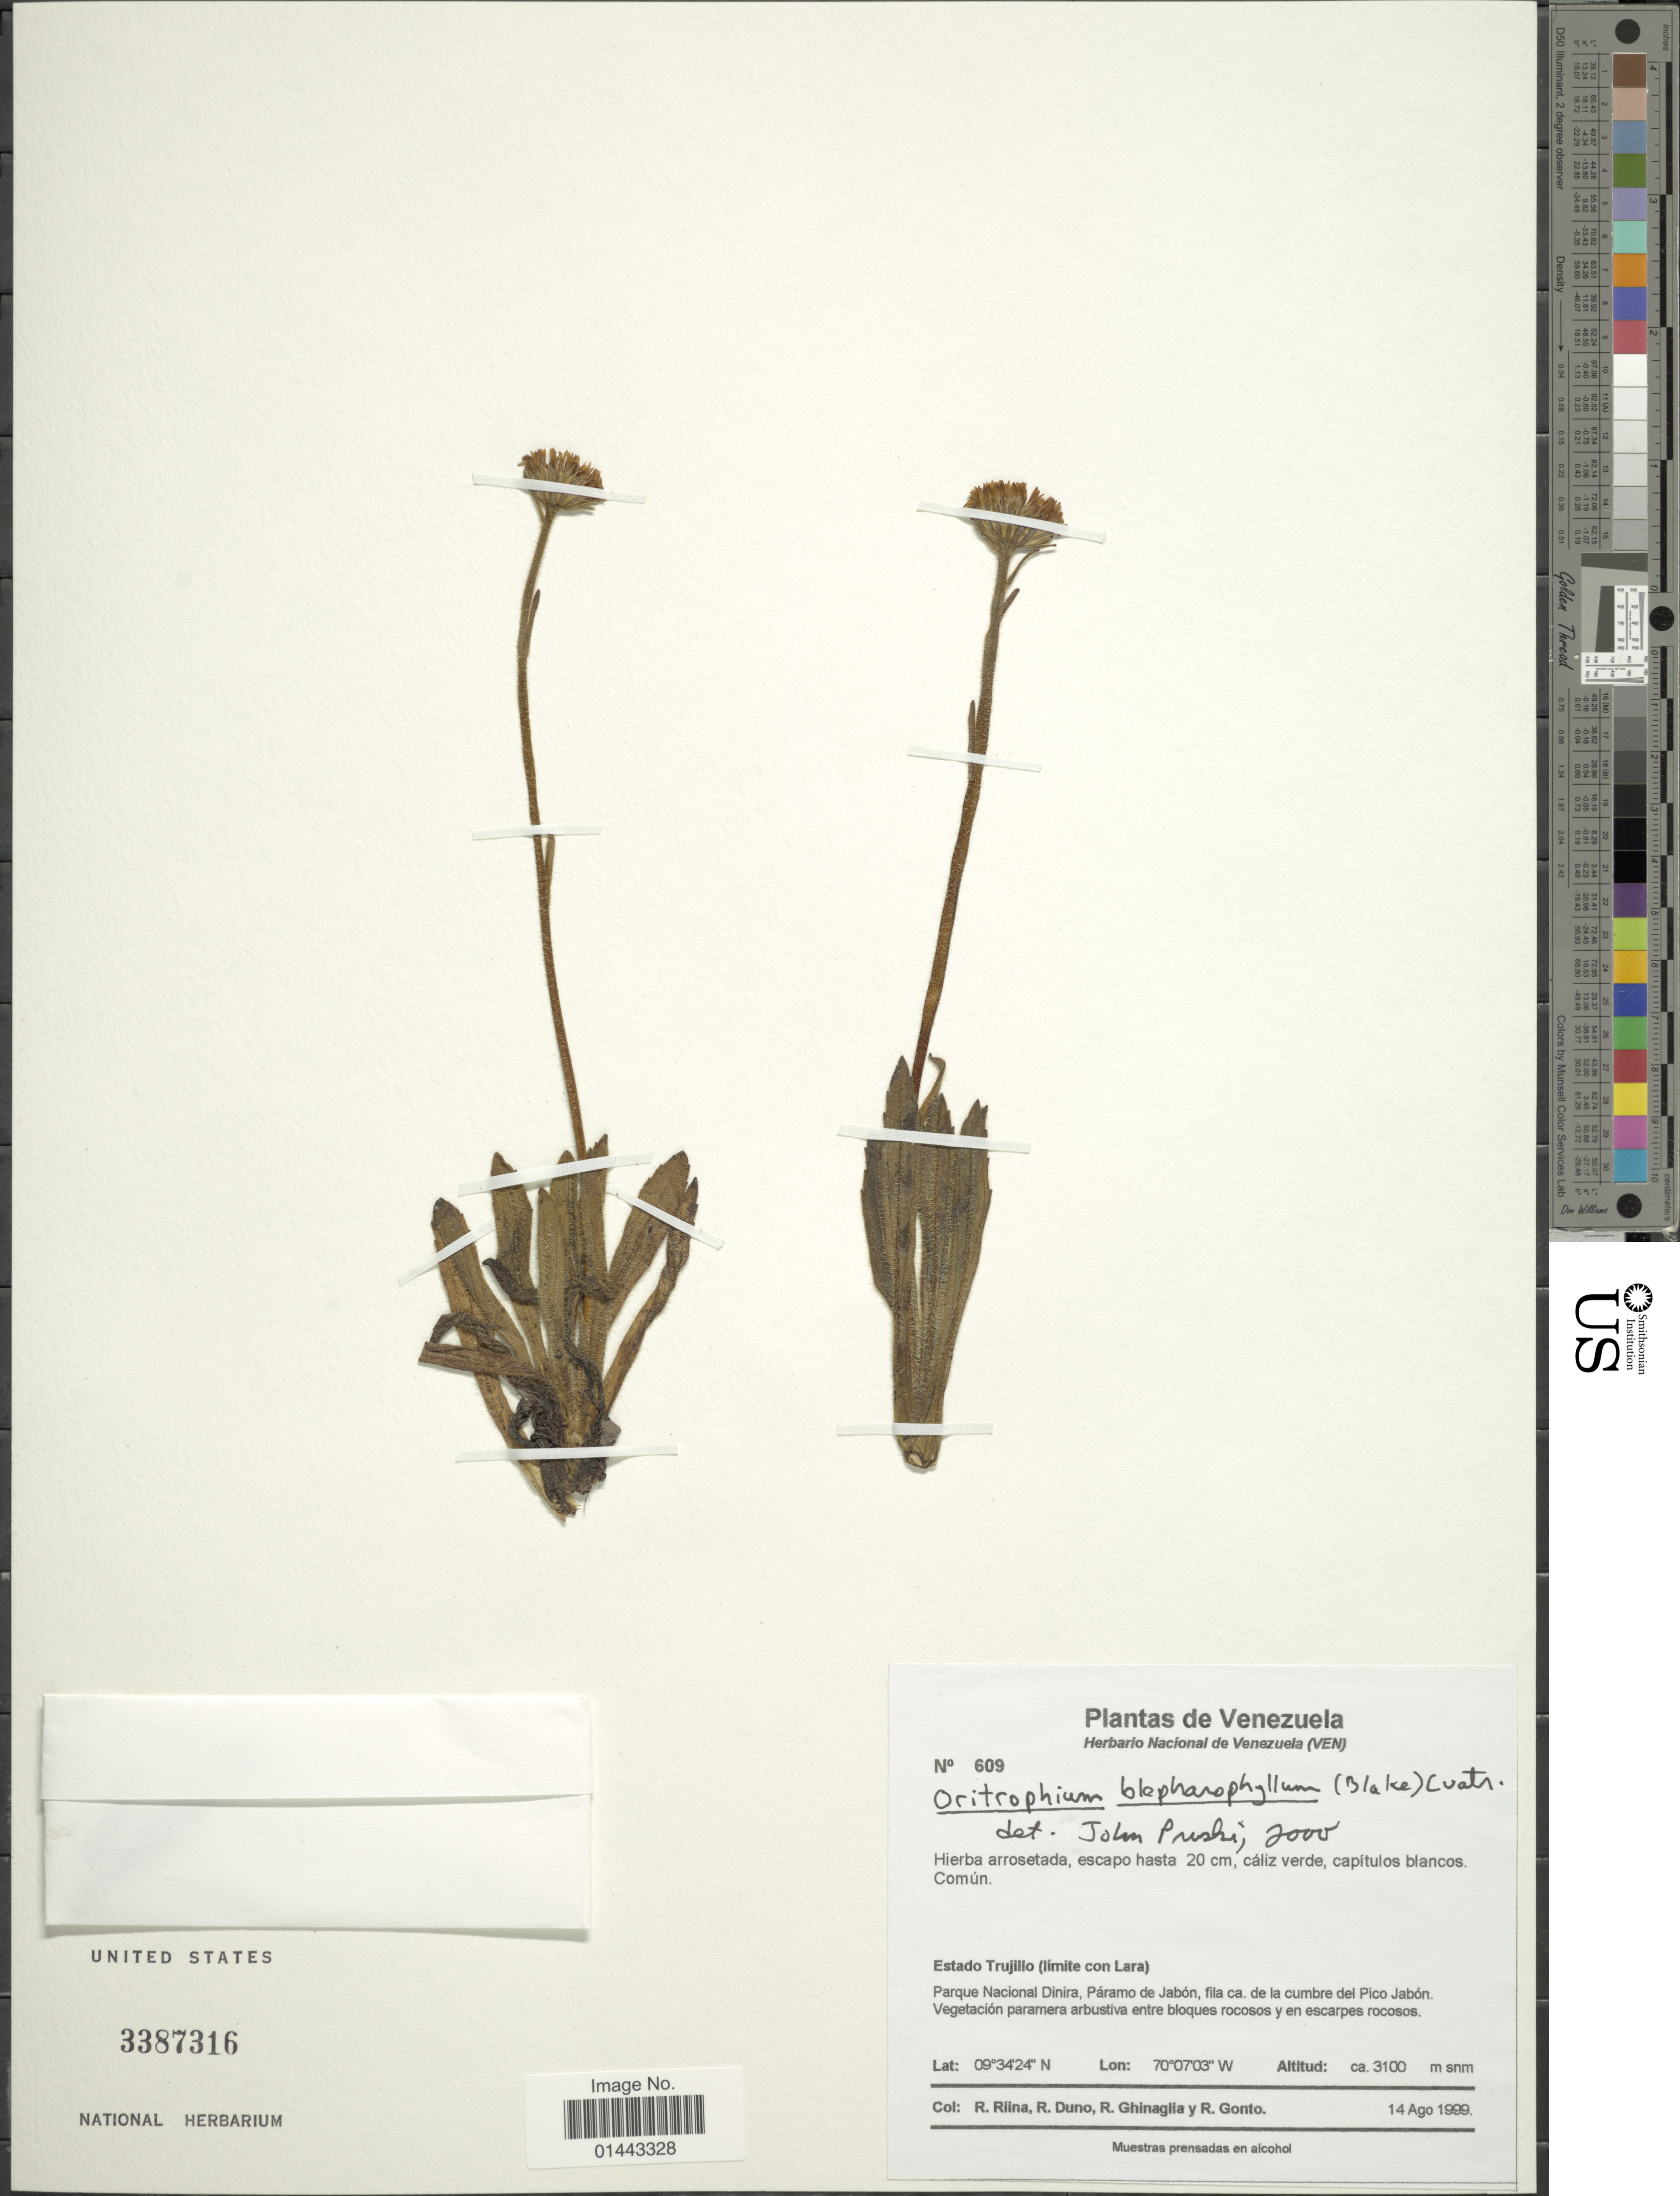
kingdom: Plantae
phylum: Tracheophyta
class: Magnoliopsida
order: Asterales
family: Asteraceae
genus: Oritrophium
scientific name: Oritrophium blepharophyllum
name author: (S.F. Blake) Cuatrec.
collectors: R. Riina, R. Duno de Stefano, R. Ghinaglia & R. Gonto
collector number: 609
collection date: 1999-08-14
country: Venezuela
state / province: Trujillo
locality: (limite con Lara) Parque Nacional Dinira, Paramo de Jabon, fila ca. de la cumbre del Pico Jabon.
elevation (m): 3100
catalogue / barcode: US 3387316